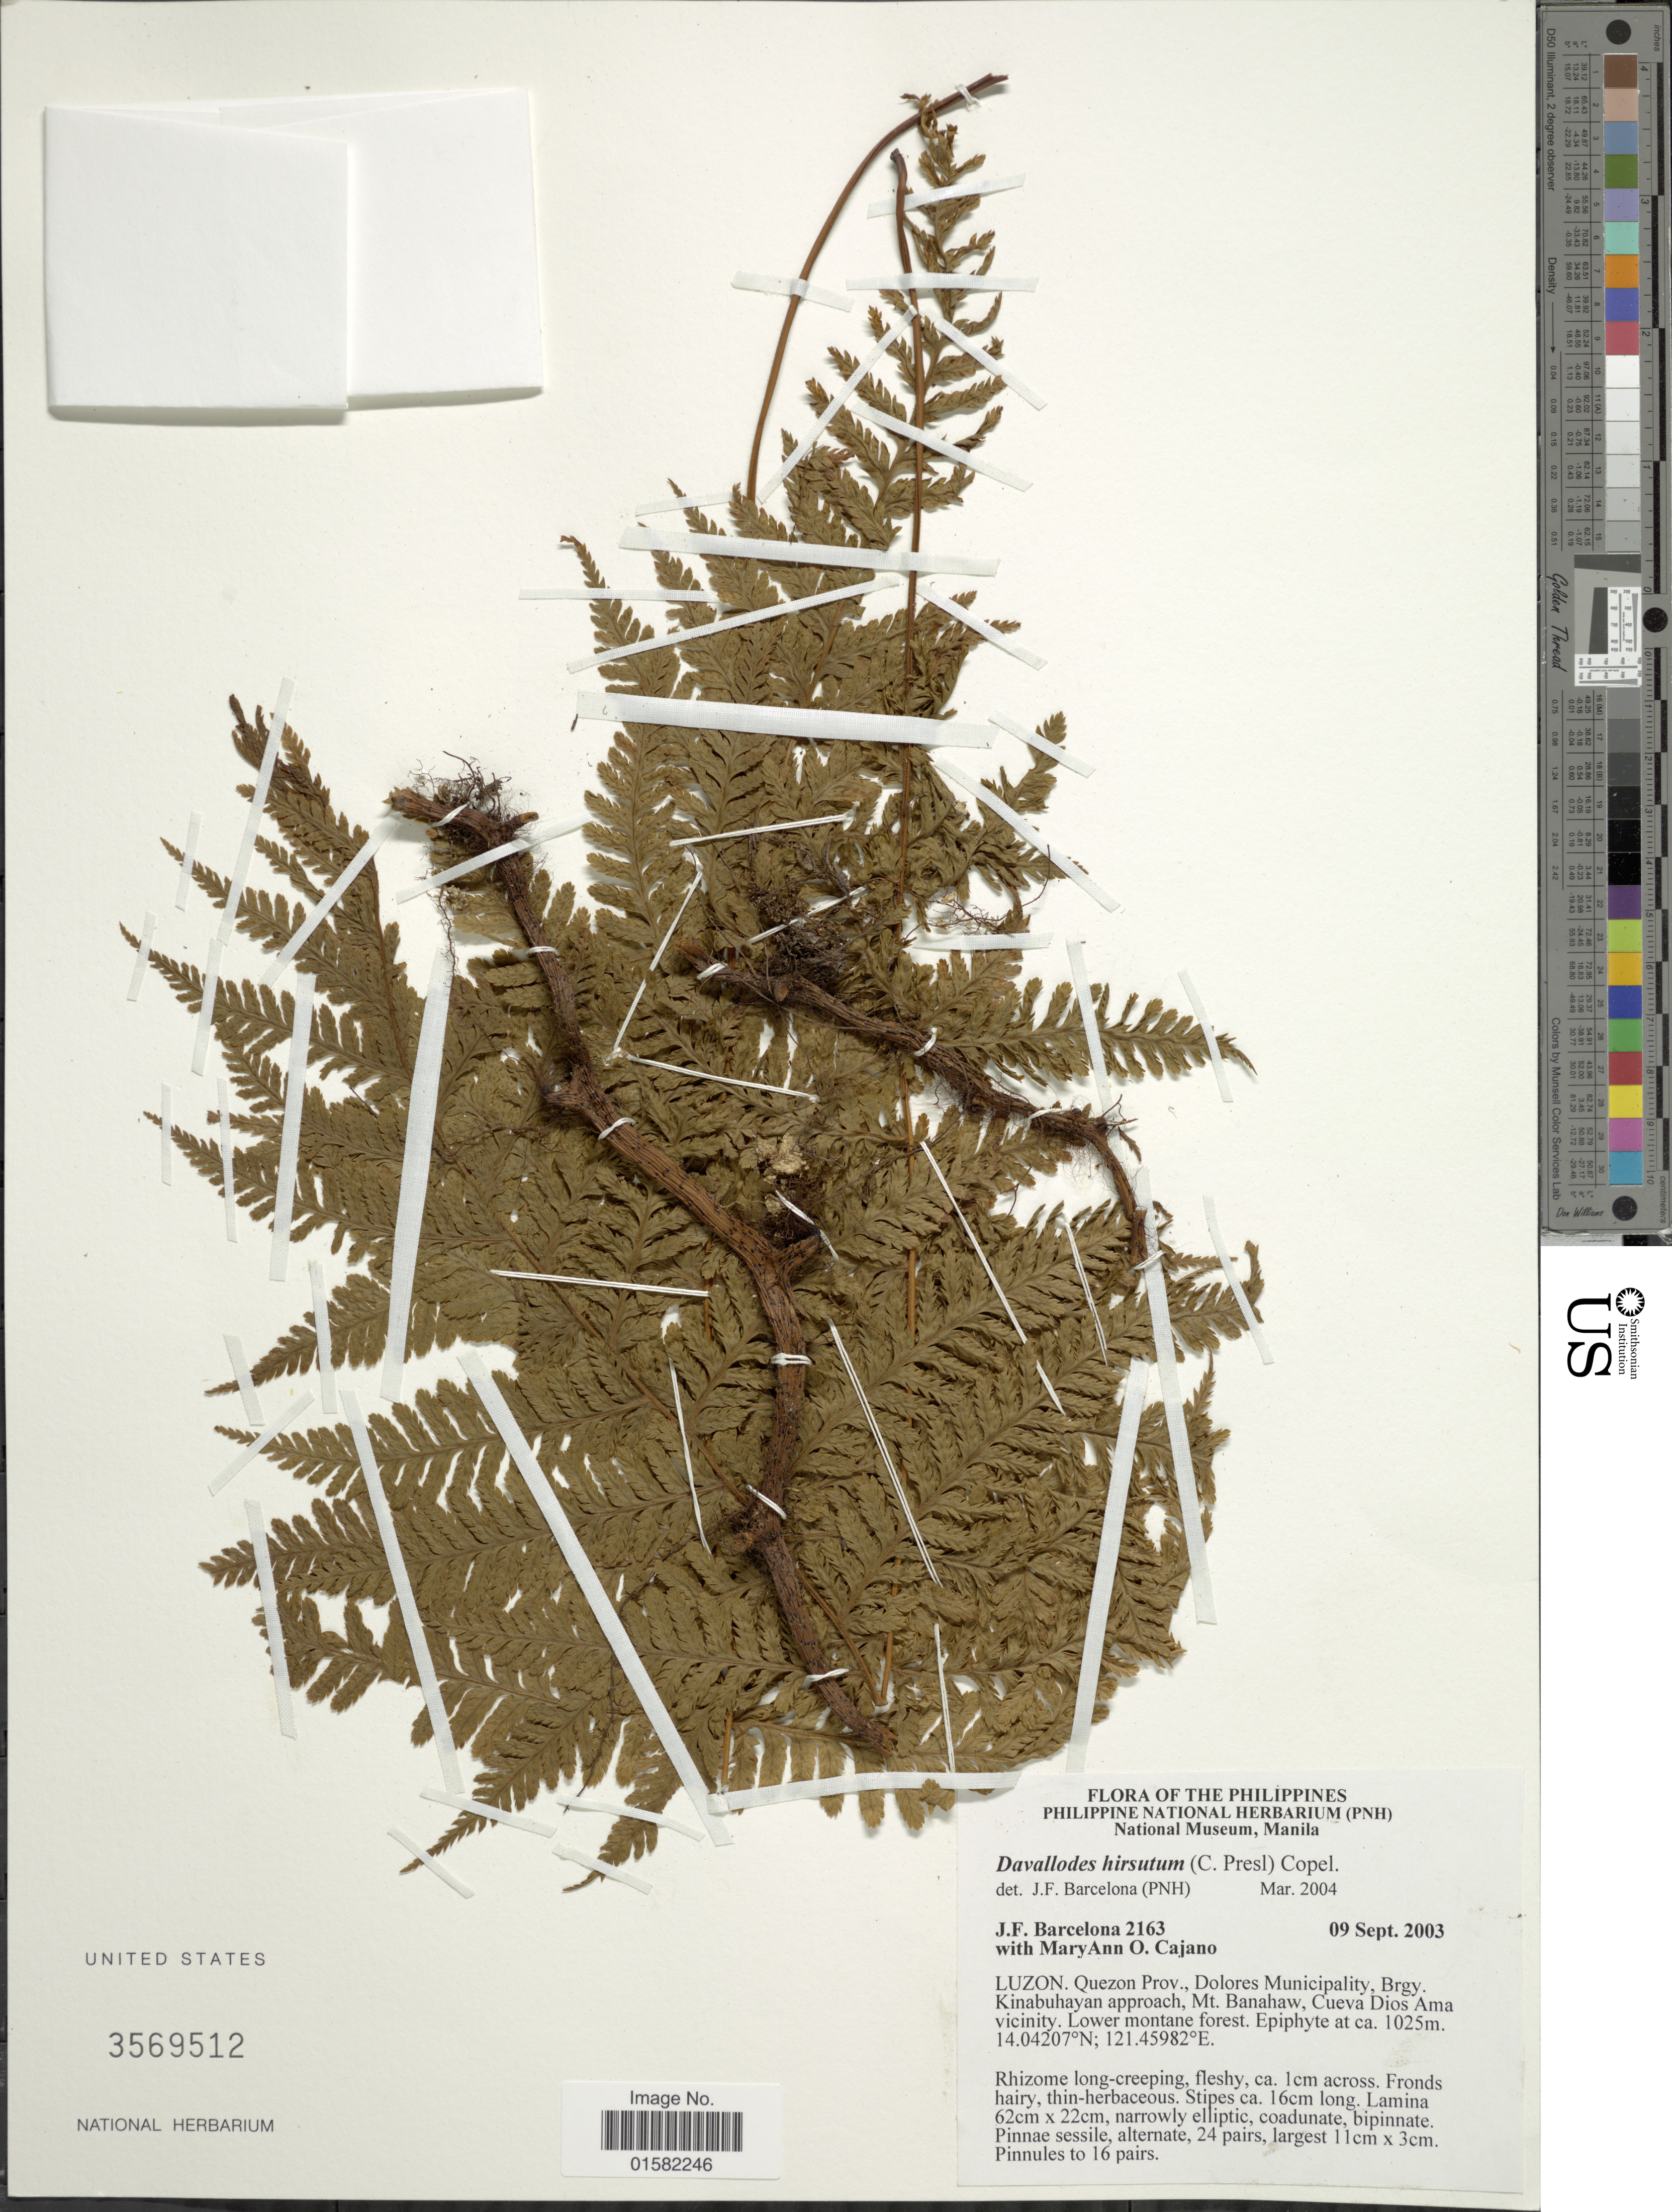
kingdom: Plantae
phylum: Tracheophyta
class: Polypodiopsida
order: Polypodiales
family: Davalliaceae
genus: Davallodes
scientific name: Davallodes hirsutum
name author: (J. Sm.) Copel.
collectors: J. F. Barcelona & M. Cajano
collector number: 2163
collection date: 2003-09-09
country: Philippines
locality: Luzon. Quezon Prov., Dolores Municipality, Brgy. Kinabuhayan approach, Mt Banahaw, Cueva Dios Ama vicinity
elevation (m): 1025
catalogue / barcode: US 3569512